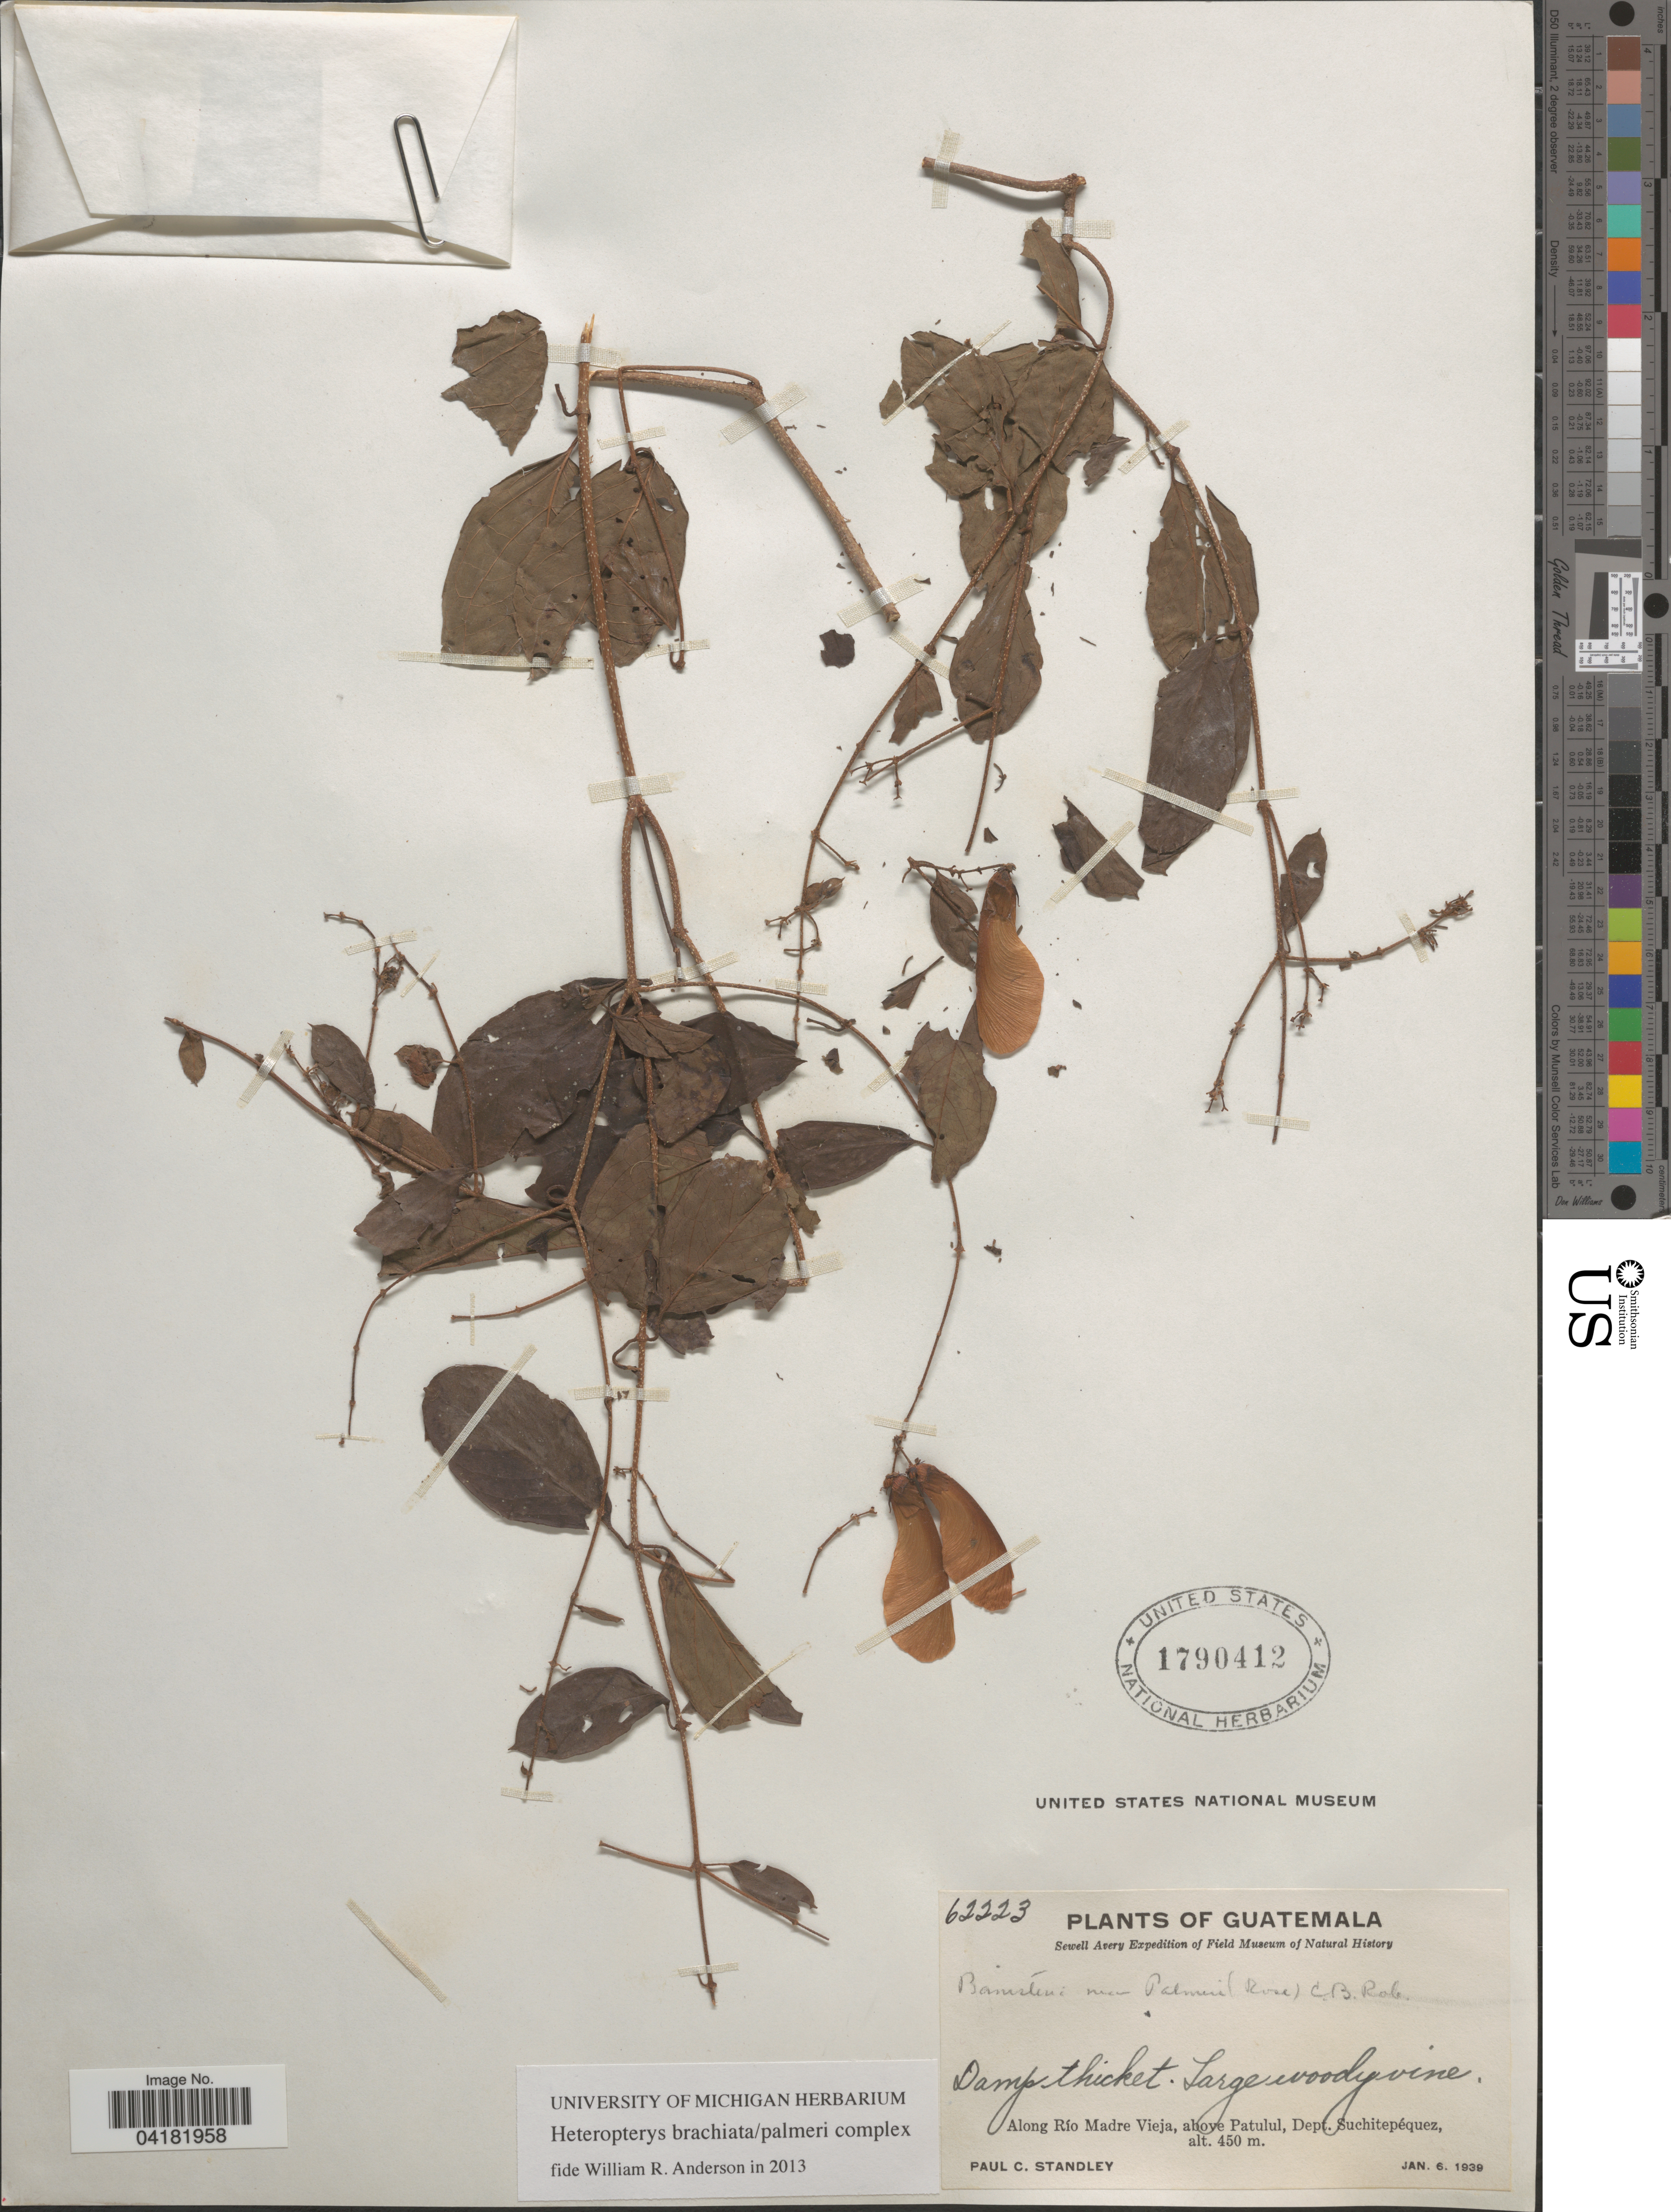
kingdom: Plantae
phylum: Tracheophyta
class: Magnoliopsida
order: Malpighiales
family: Malpighiaceae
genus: Heteropterys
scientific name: Heteropterys sp.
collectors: P. C. Standley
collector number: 62223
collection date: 1939-01-06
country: Guatemala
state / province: Suchitepequez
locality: Sewell Avery Expedition of Field Museum of Natural History. Along Río Madre Vieja, above Patulul, Dept. Suchitepéquez.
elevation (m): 450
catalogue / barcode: US 1790412